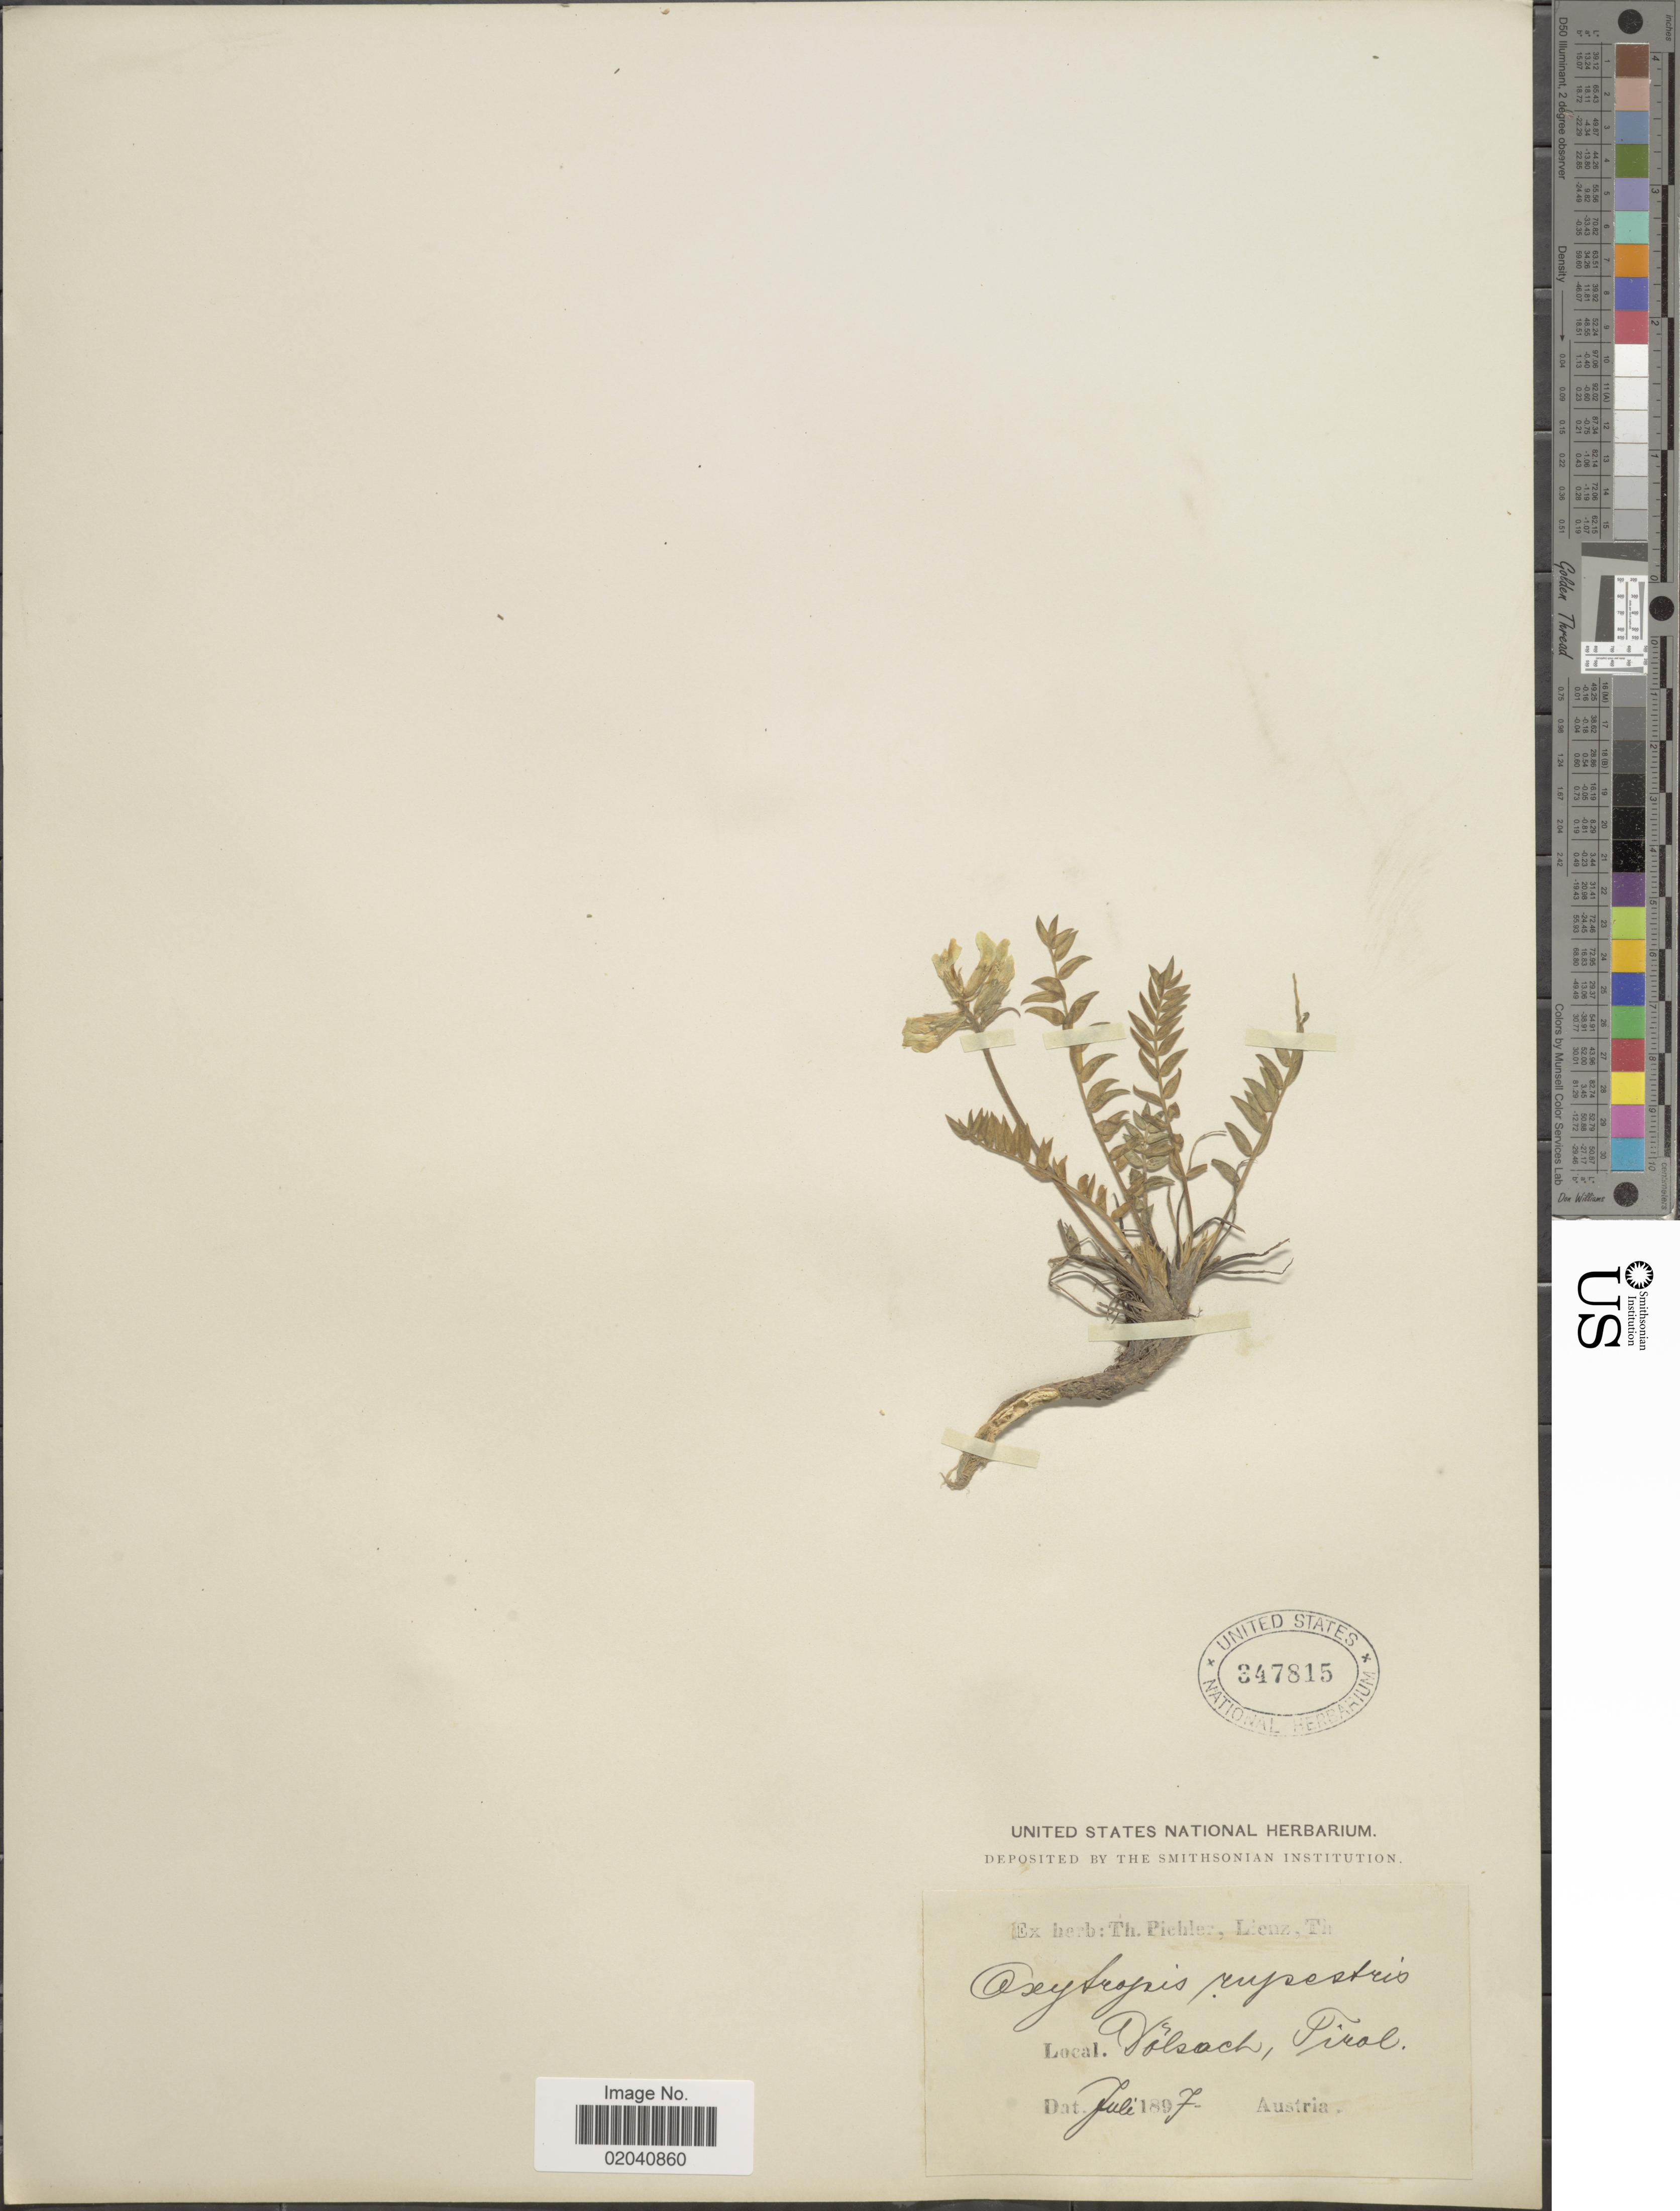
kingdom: Plantae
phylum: Tracheophyta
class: Magnoliopsida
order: Fabales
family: Fabaceae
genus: Oxytropis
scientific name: Oxytropis rupestris ined.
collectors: ex herb. T. Pichler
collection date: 1897-07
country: Austria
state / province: Tirol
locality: Dölsach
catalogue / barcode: US 347815